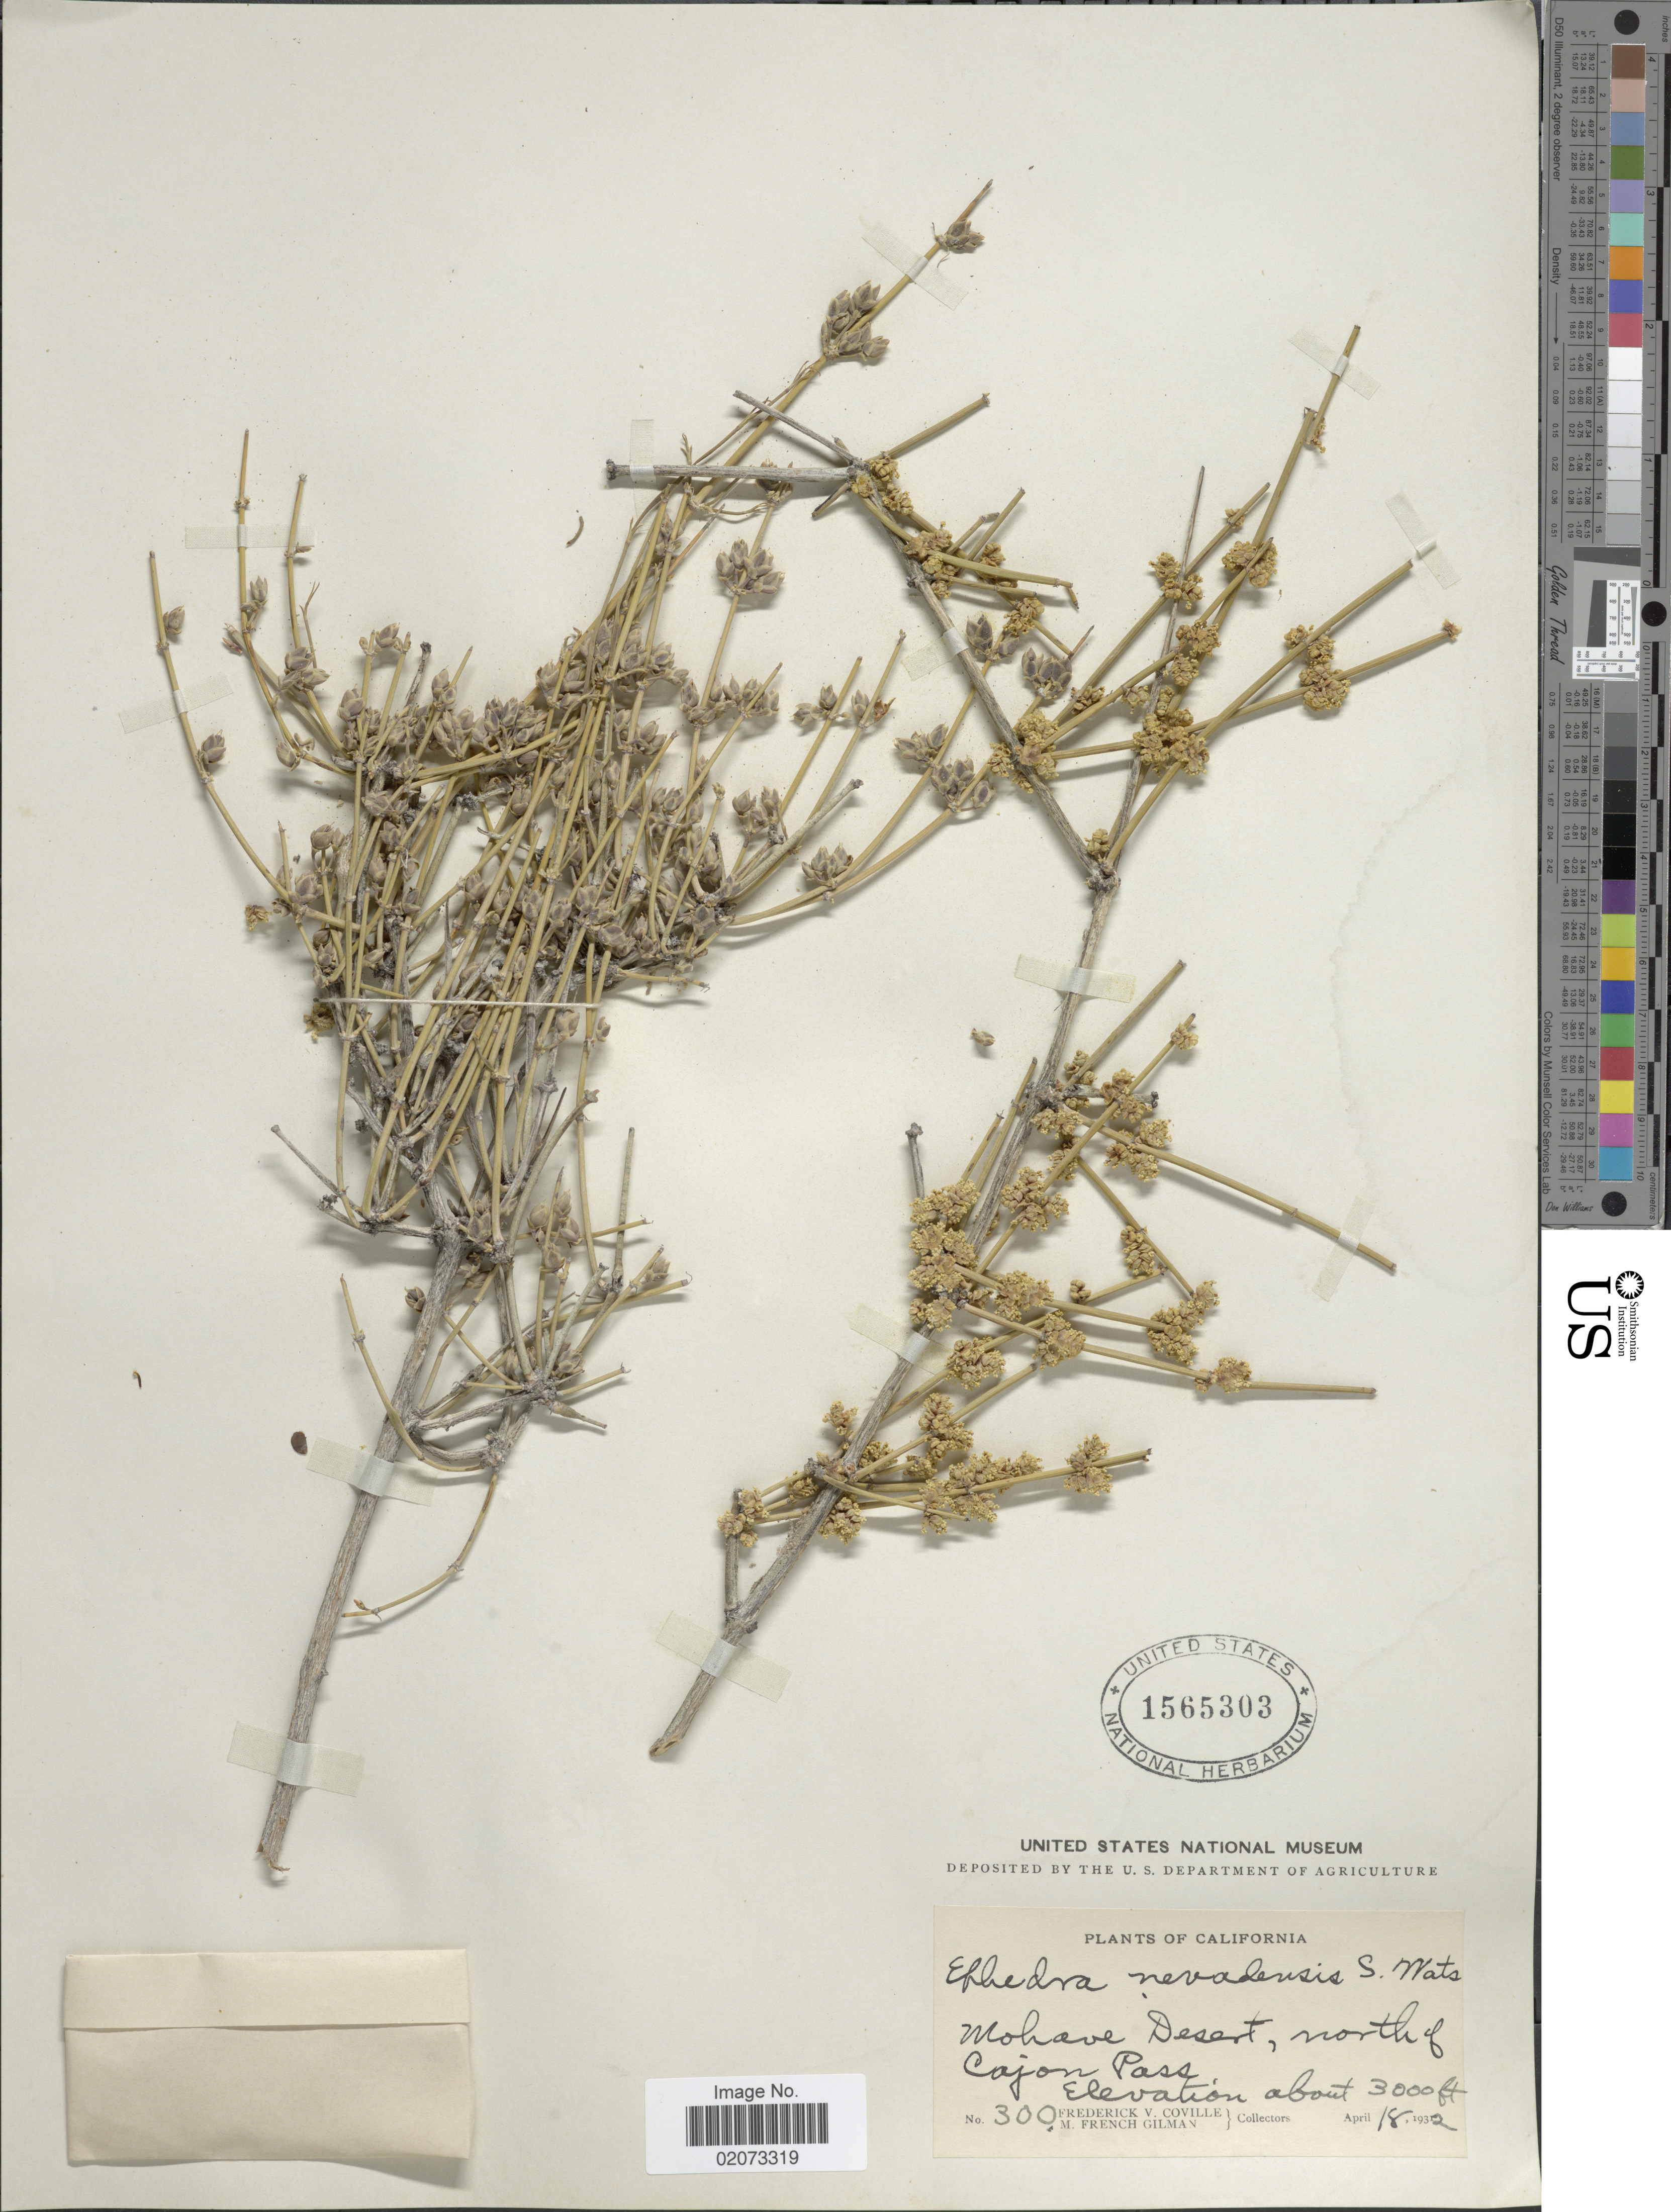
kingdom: Plantae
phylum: Tracheophyta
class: Gnetopsida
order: Ephedrales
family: Ephedraceae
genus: Ephedra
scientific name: Ephedra nevadensis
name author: S. Watson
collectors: F. V. Coville & M. F. Gilman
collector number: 300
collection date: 1932-04-18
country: United States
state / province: California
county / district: Kern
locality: California. Mohave Desert, north of Cajon Pass.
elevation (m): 914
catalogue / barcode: US 1565303